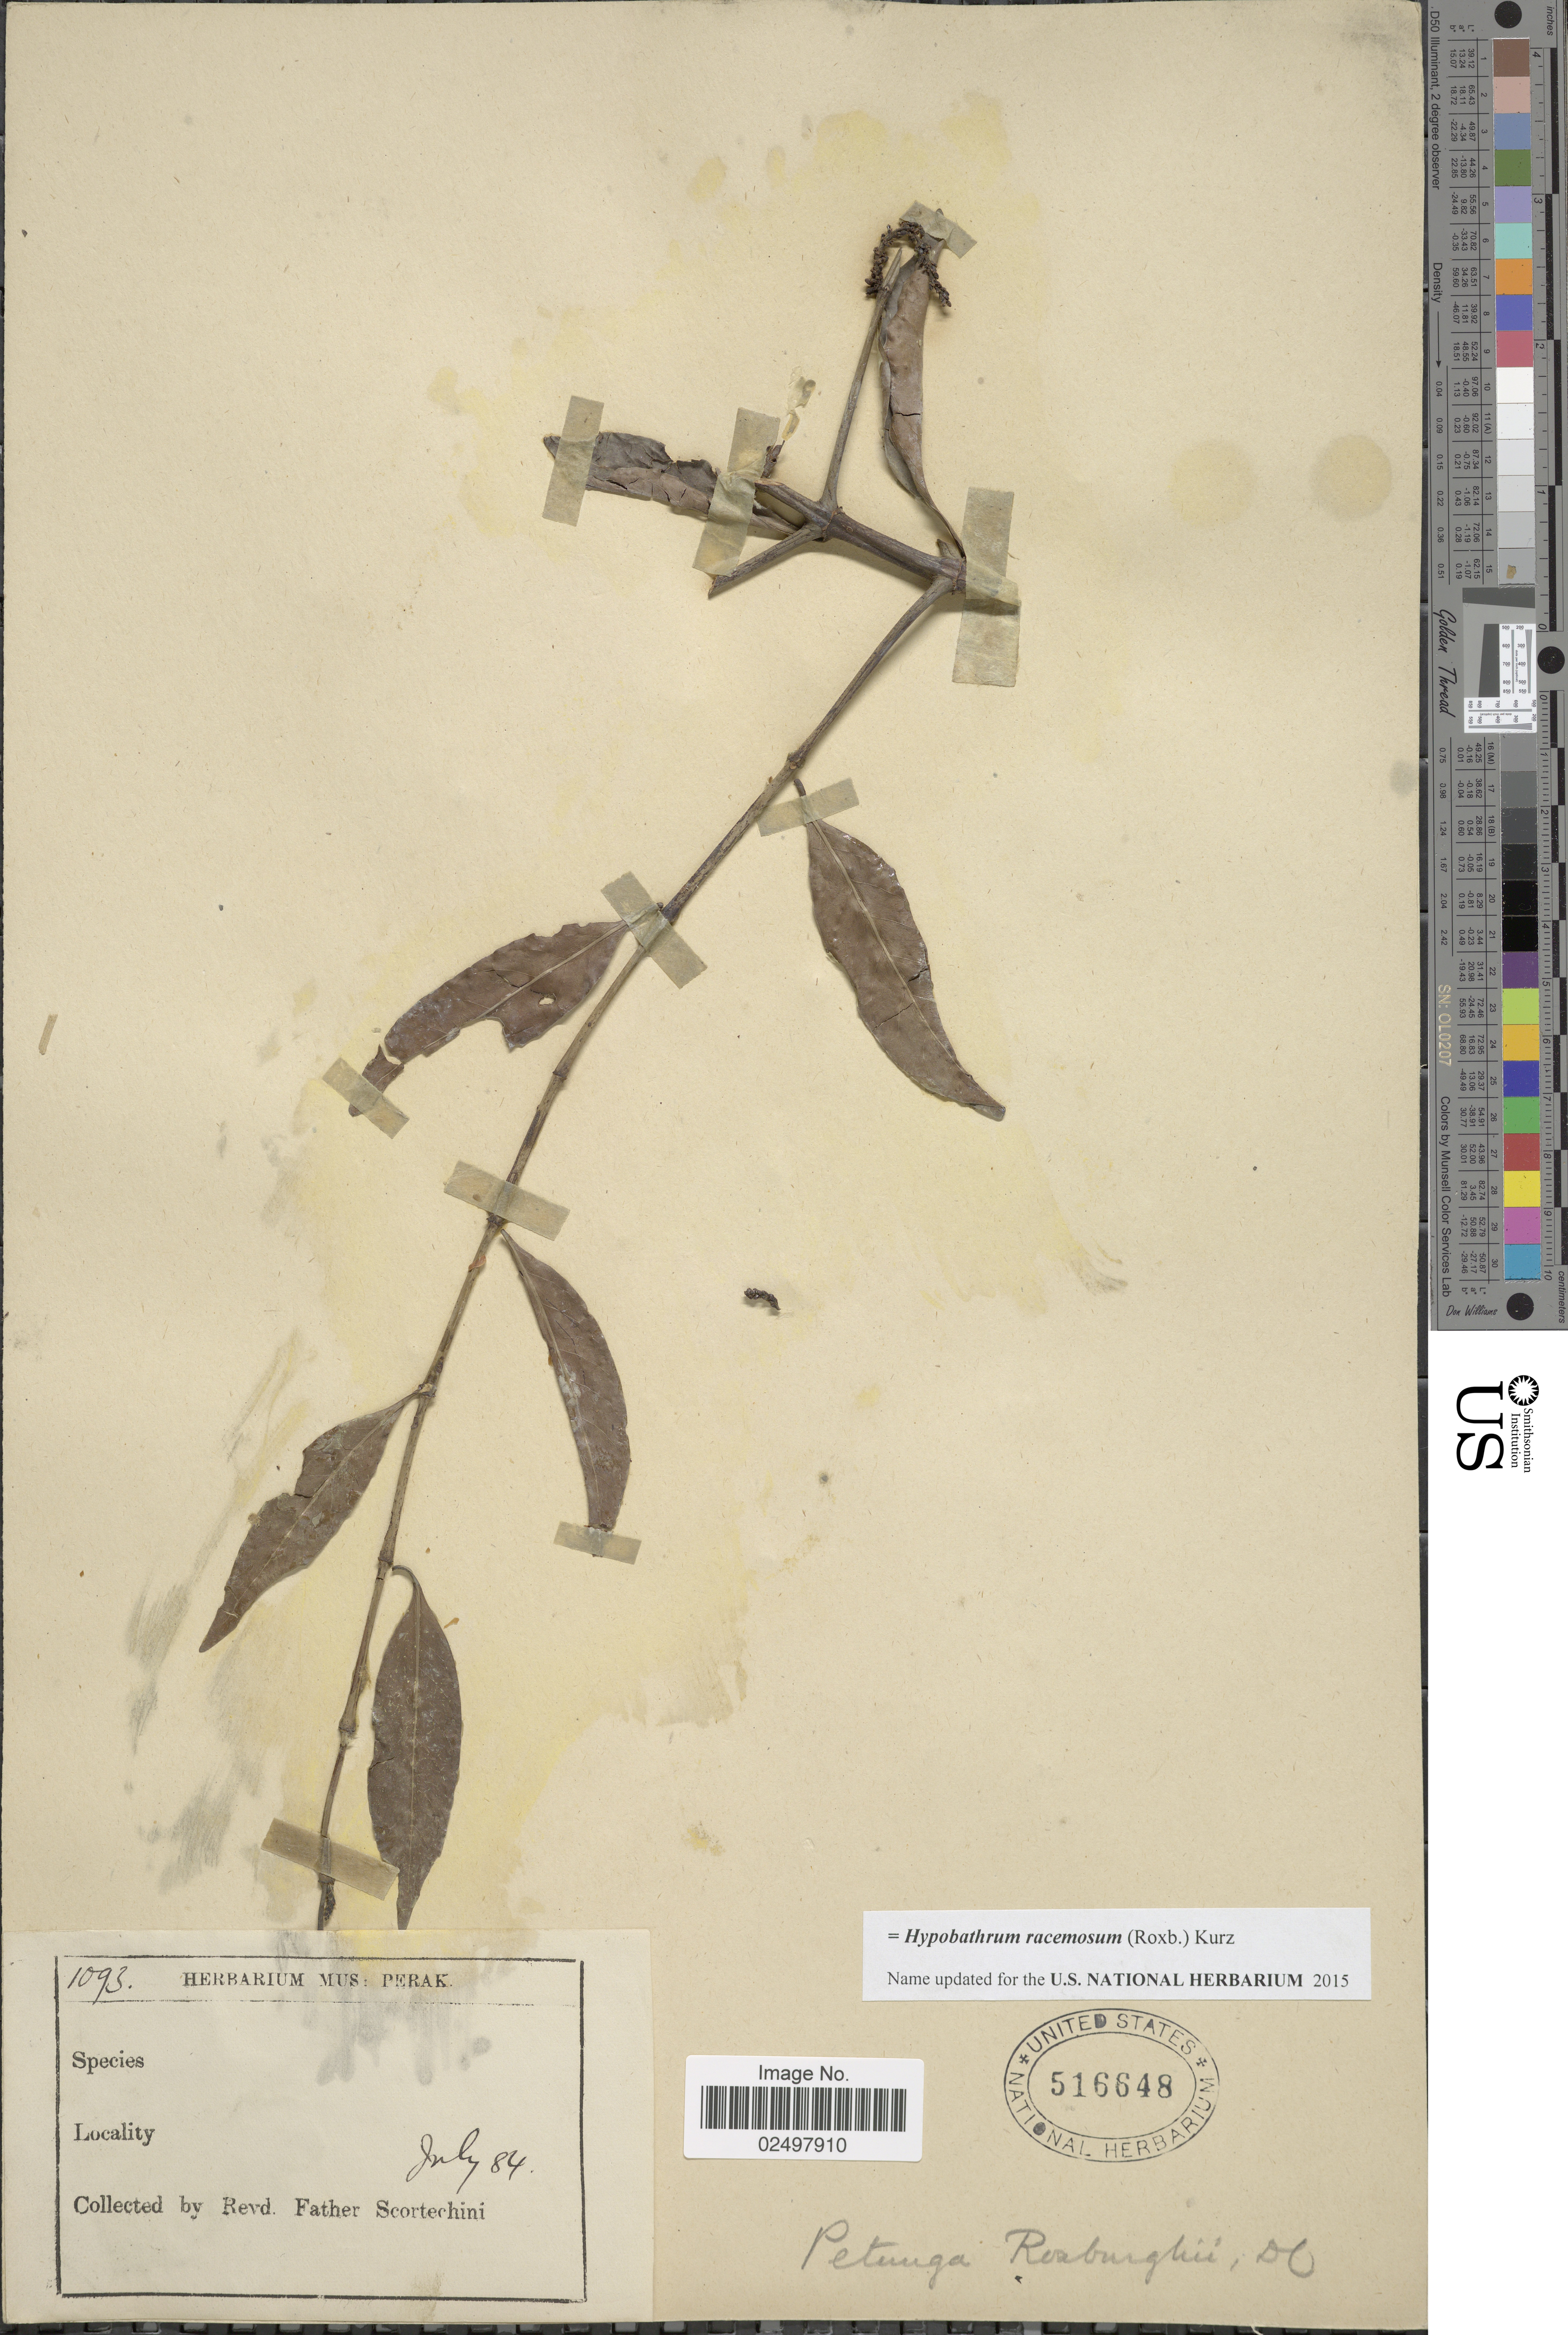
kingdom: Plantae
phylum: Tracheophyta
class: Magnoliopsida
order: Gentianales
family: Rubiaceae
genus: Hypobathrum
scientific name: Hypobathrum racemosum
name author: (Roxb.) Kurz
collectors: Fr. Scortechini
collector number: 1093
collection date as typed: Transcribed d/m/y: /7/84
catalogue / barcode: US 516648